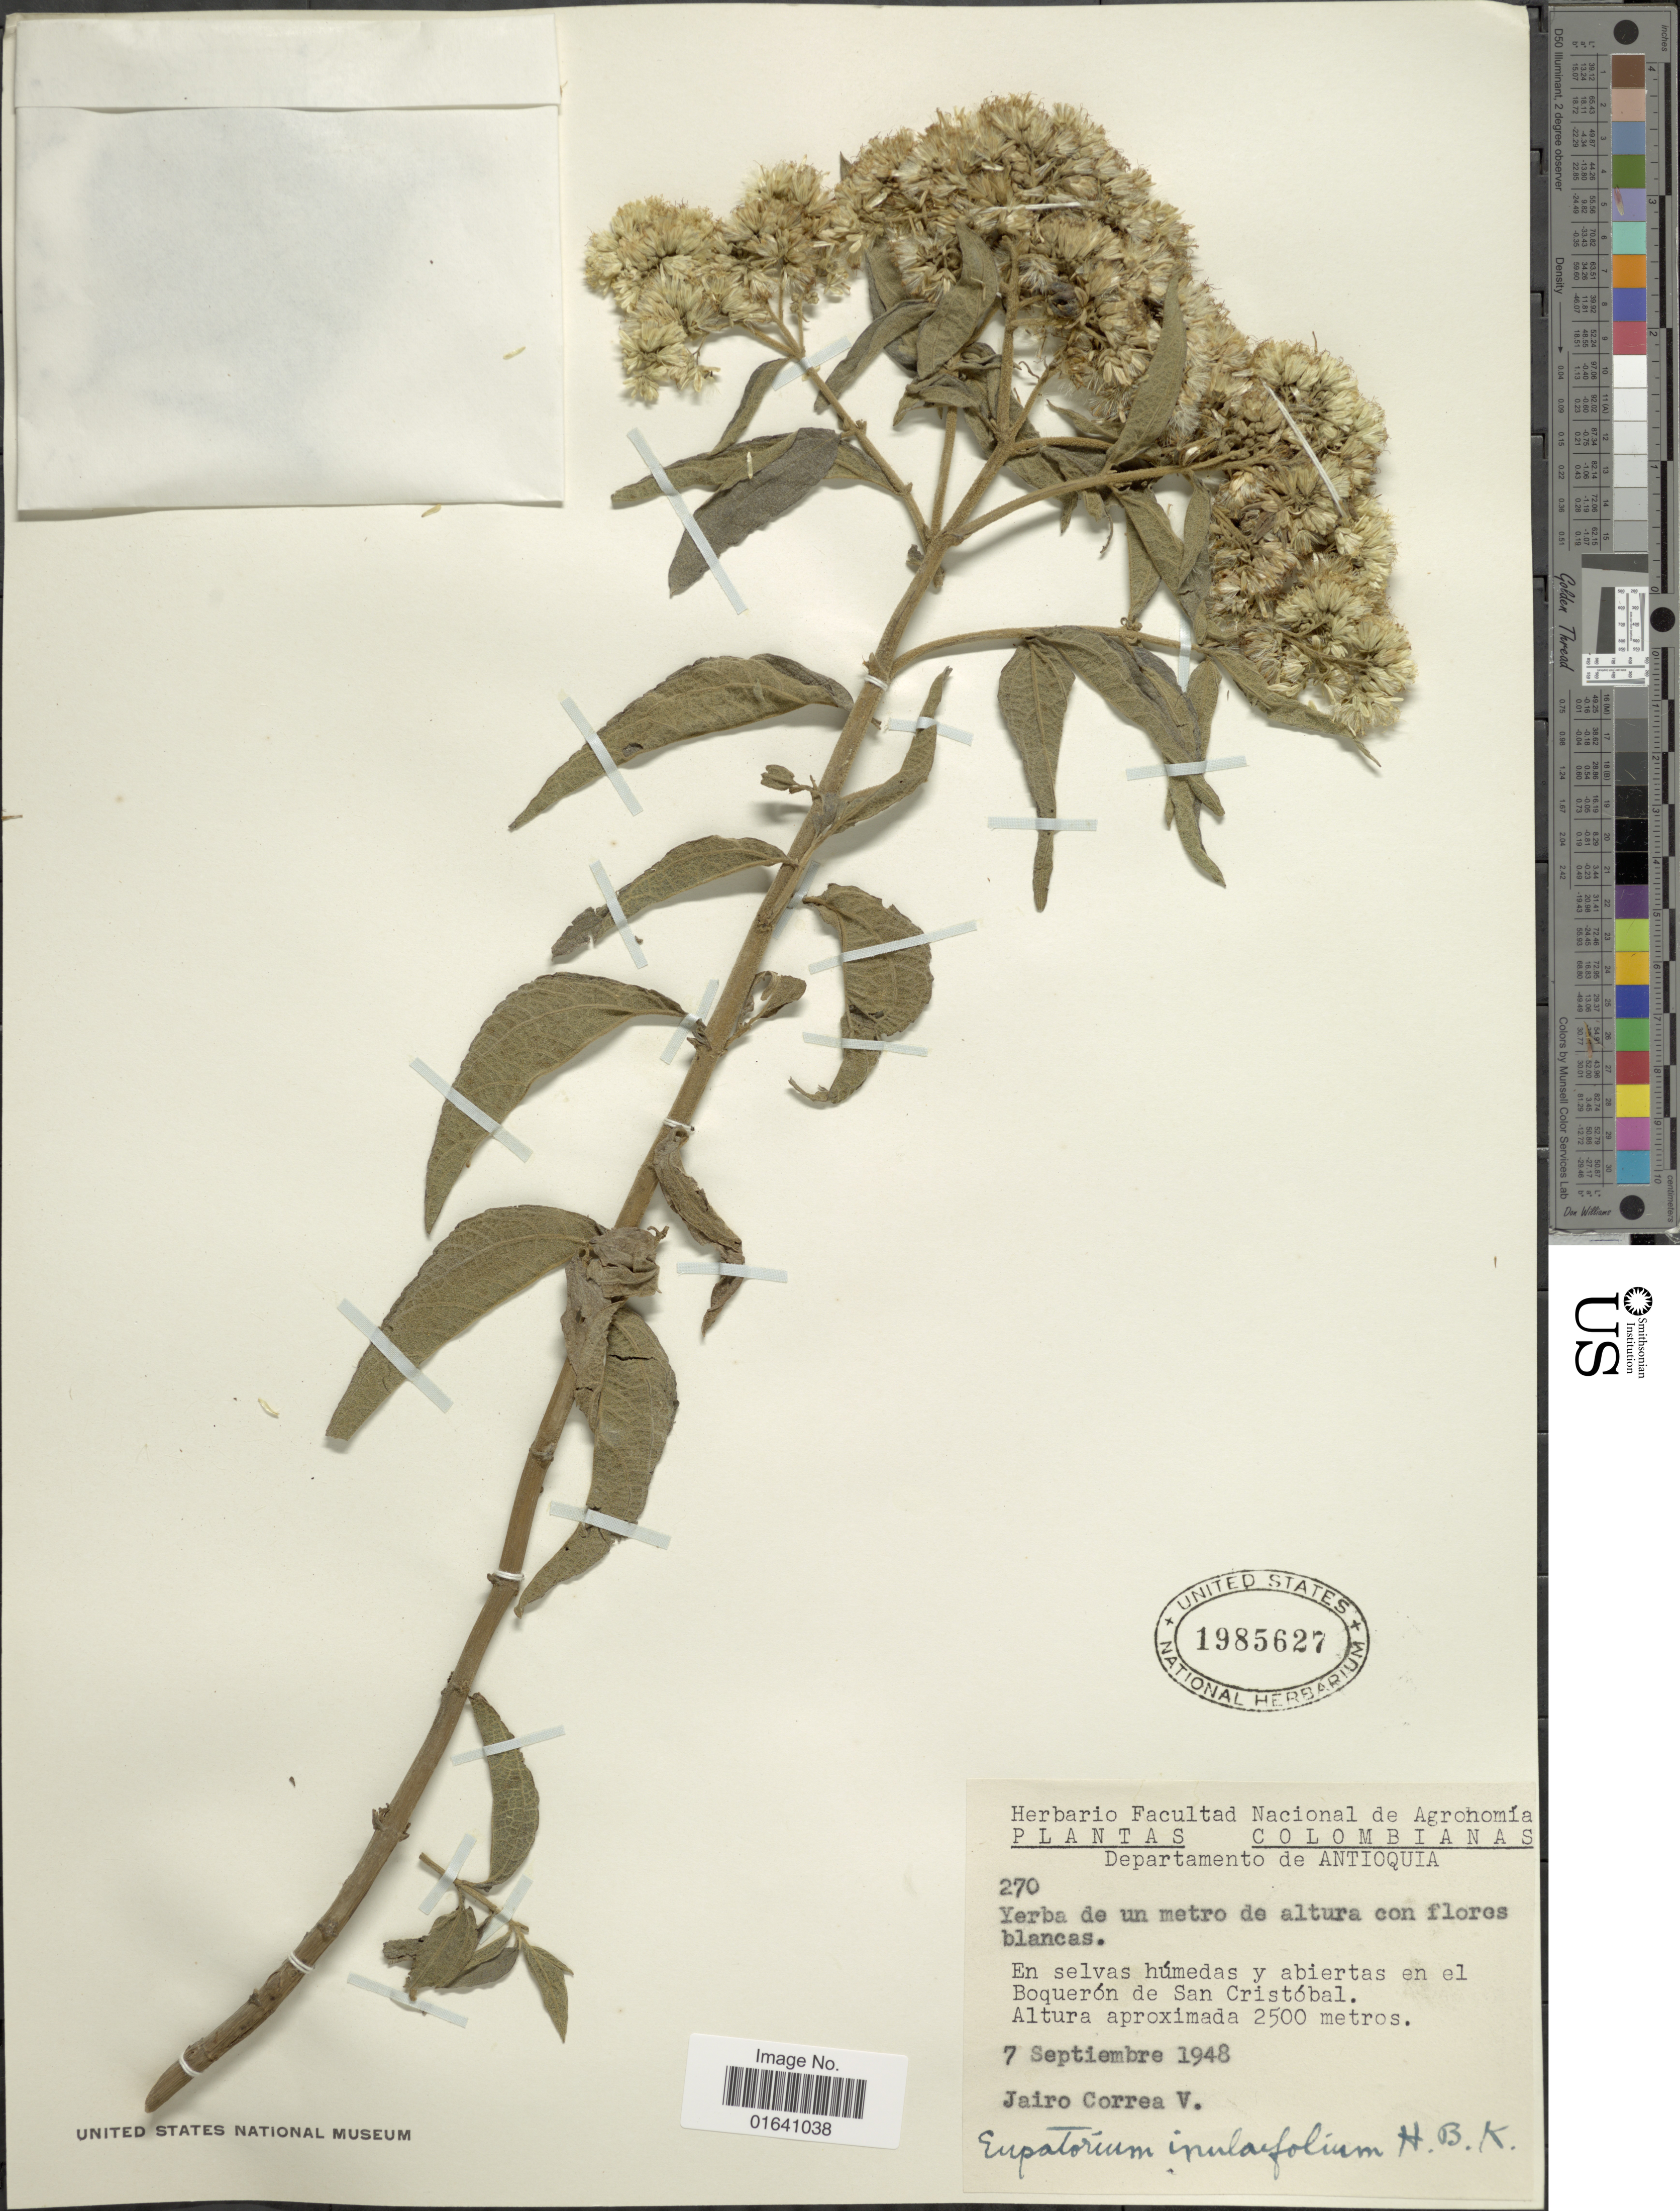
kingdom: Plantae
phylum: Tracheophyta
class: Magnoliopsida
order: Asterales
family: Asteraceae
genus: Austroeupatorium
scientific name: Austroeupatorium inulaefolium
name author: (Kunth) R.M. King & H. Rob.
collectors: J. Correa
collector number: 270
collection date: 1948-09-07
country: Colombia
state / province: Antioquia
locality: Departamento de Antioquia, En selvas húmedas y abiertas en el Boquerón de San Cristóbal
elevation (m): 2500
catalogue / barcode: US 1985627